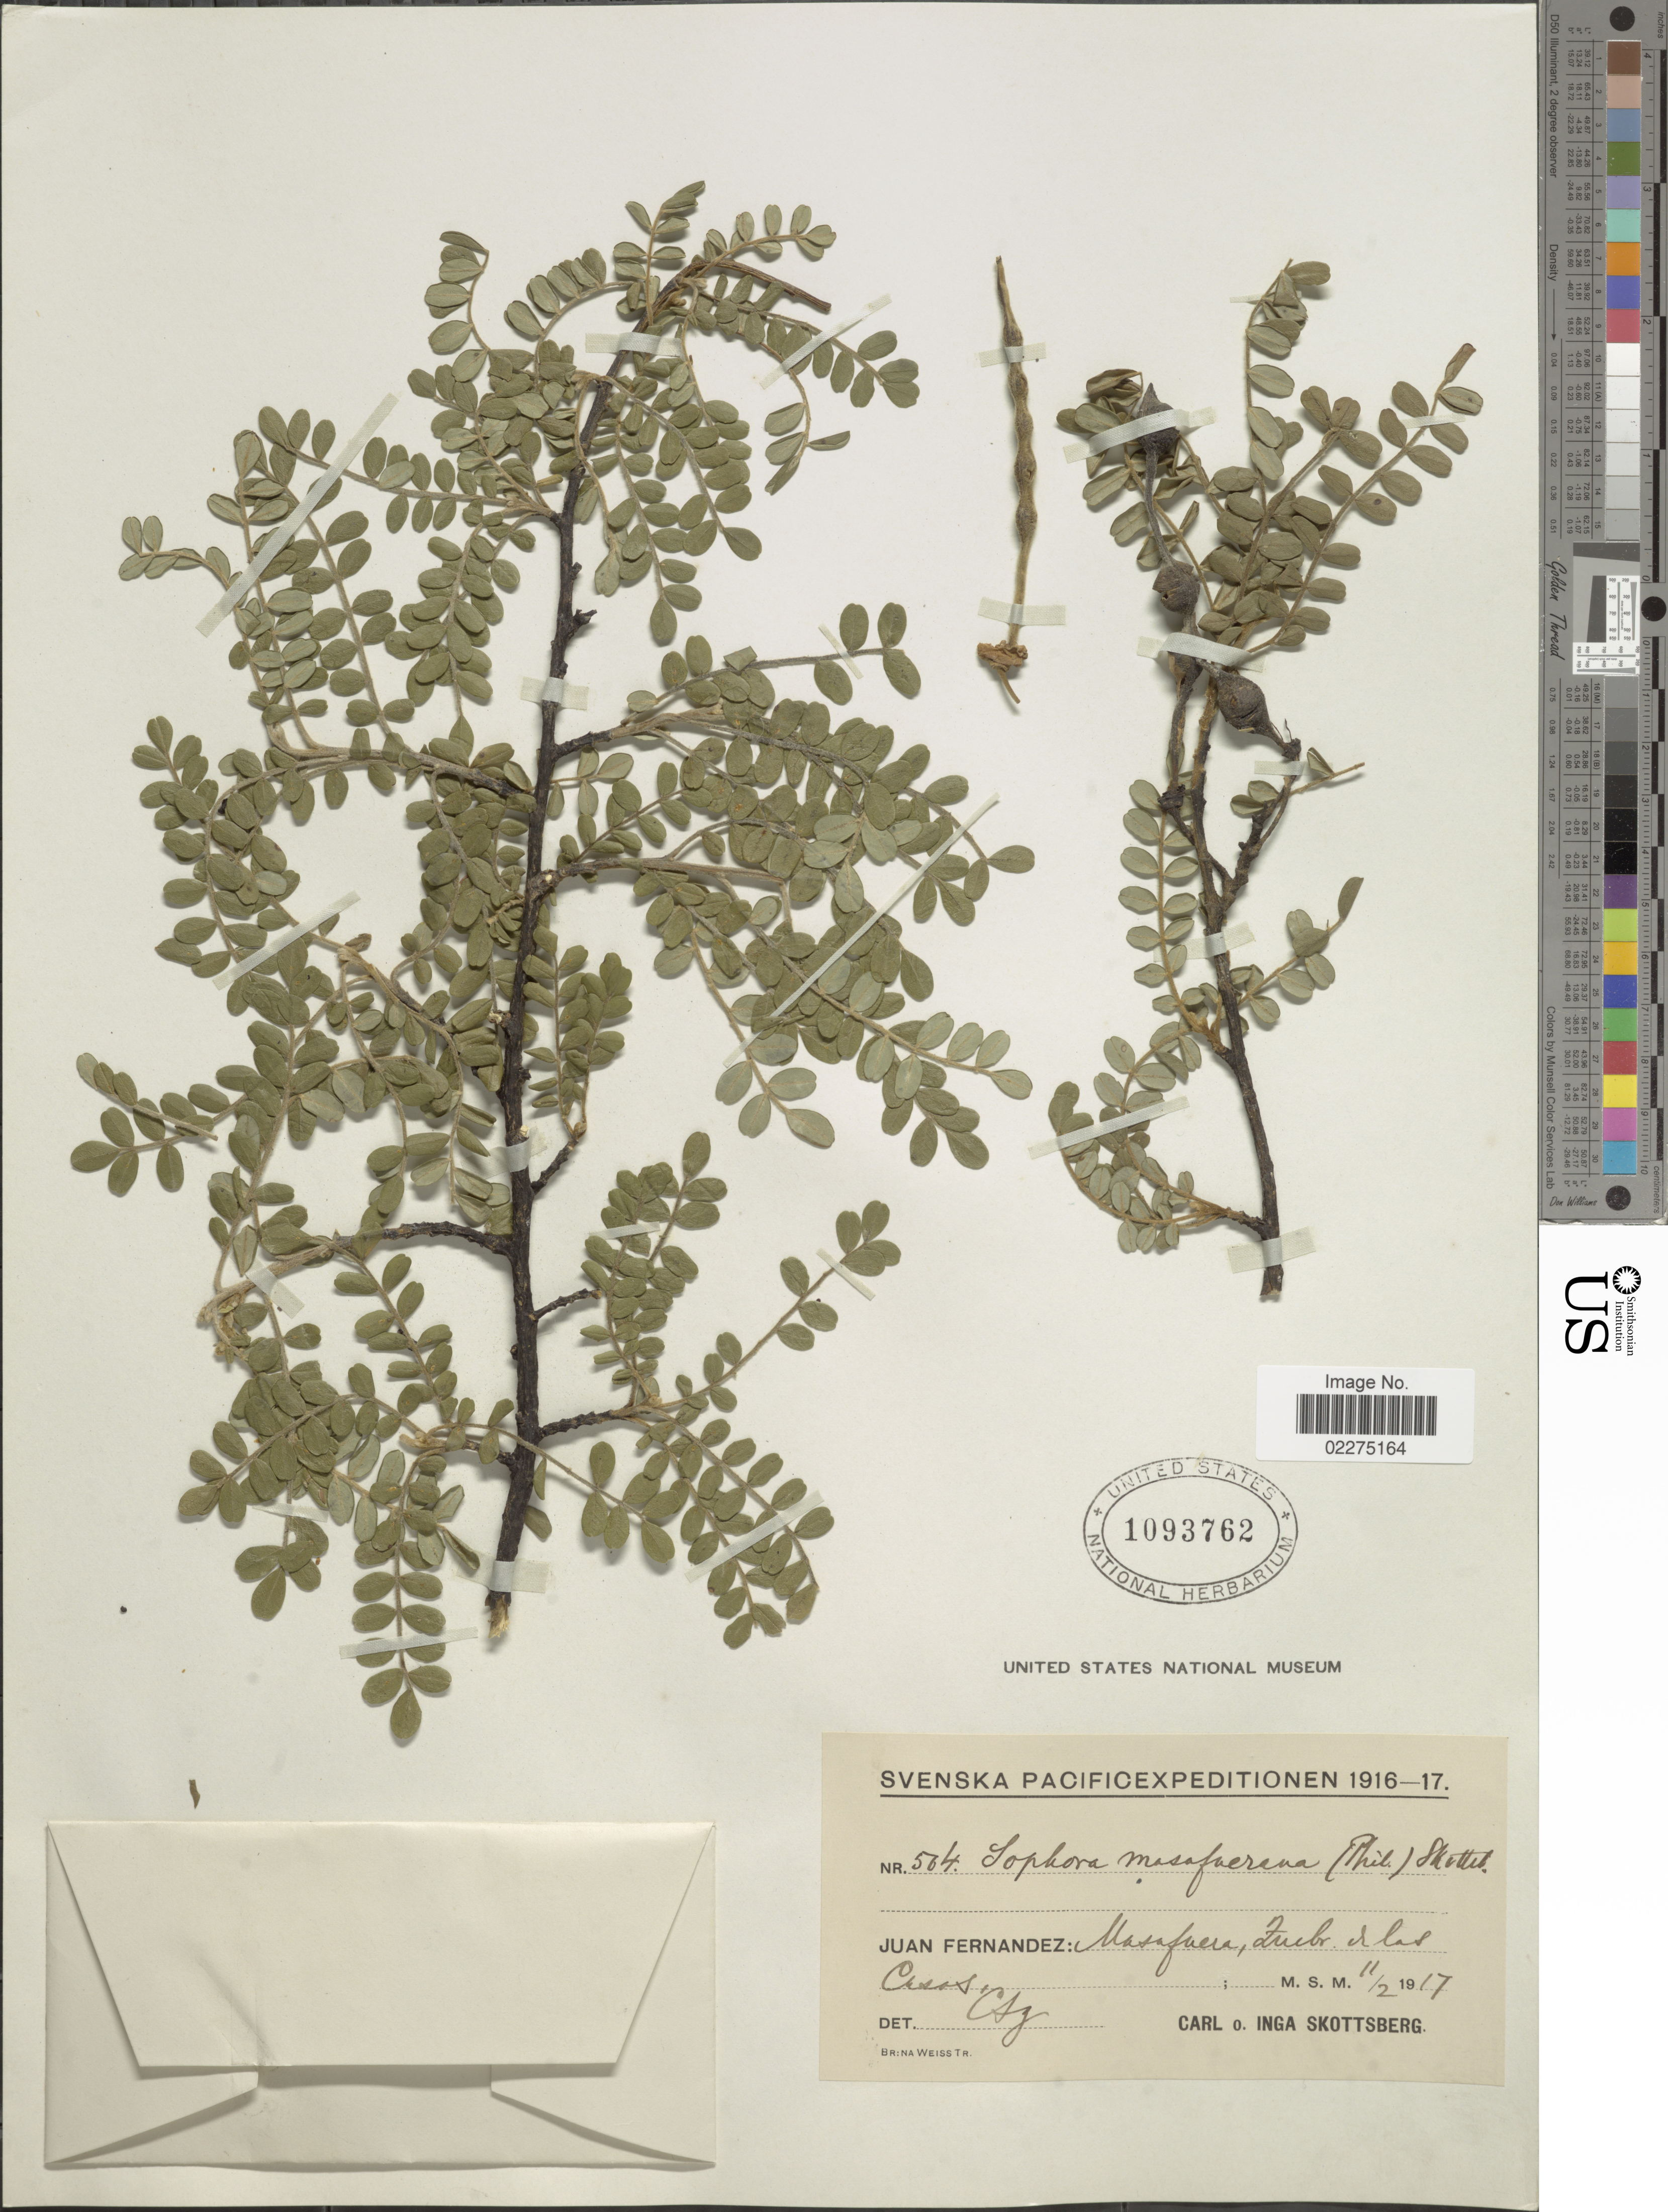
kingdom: Plantae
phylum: Tracheophyta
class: Magnoliopsida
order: Fabales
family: Fabaceae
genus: Sophora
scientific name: Sophora masafuerana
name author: (Phil.) Skottsb.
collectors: C. Skottsberg & I. Skottsberg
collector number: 564*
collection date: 1917-02-11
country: Chile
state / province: Valparaíso (V)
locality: Juan Fernandez: Masafuera, Quebr. de Las Casas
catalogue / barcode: US 1093762